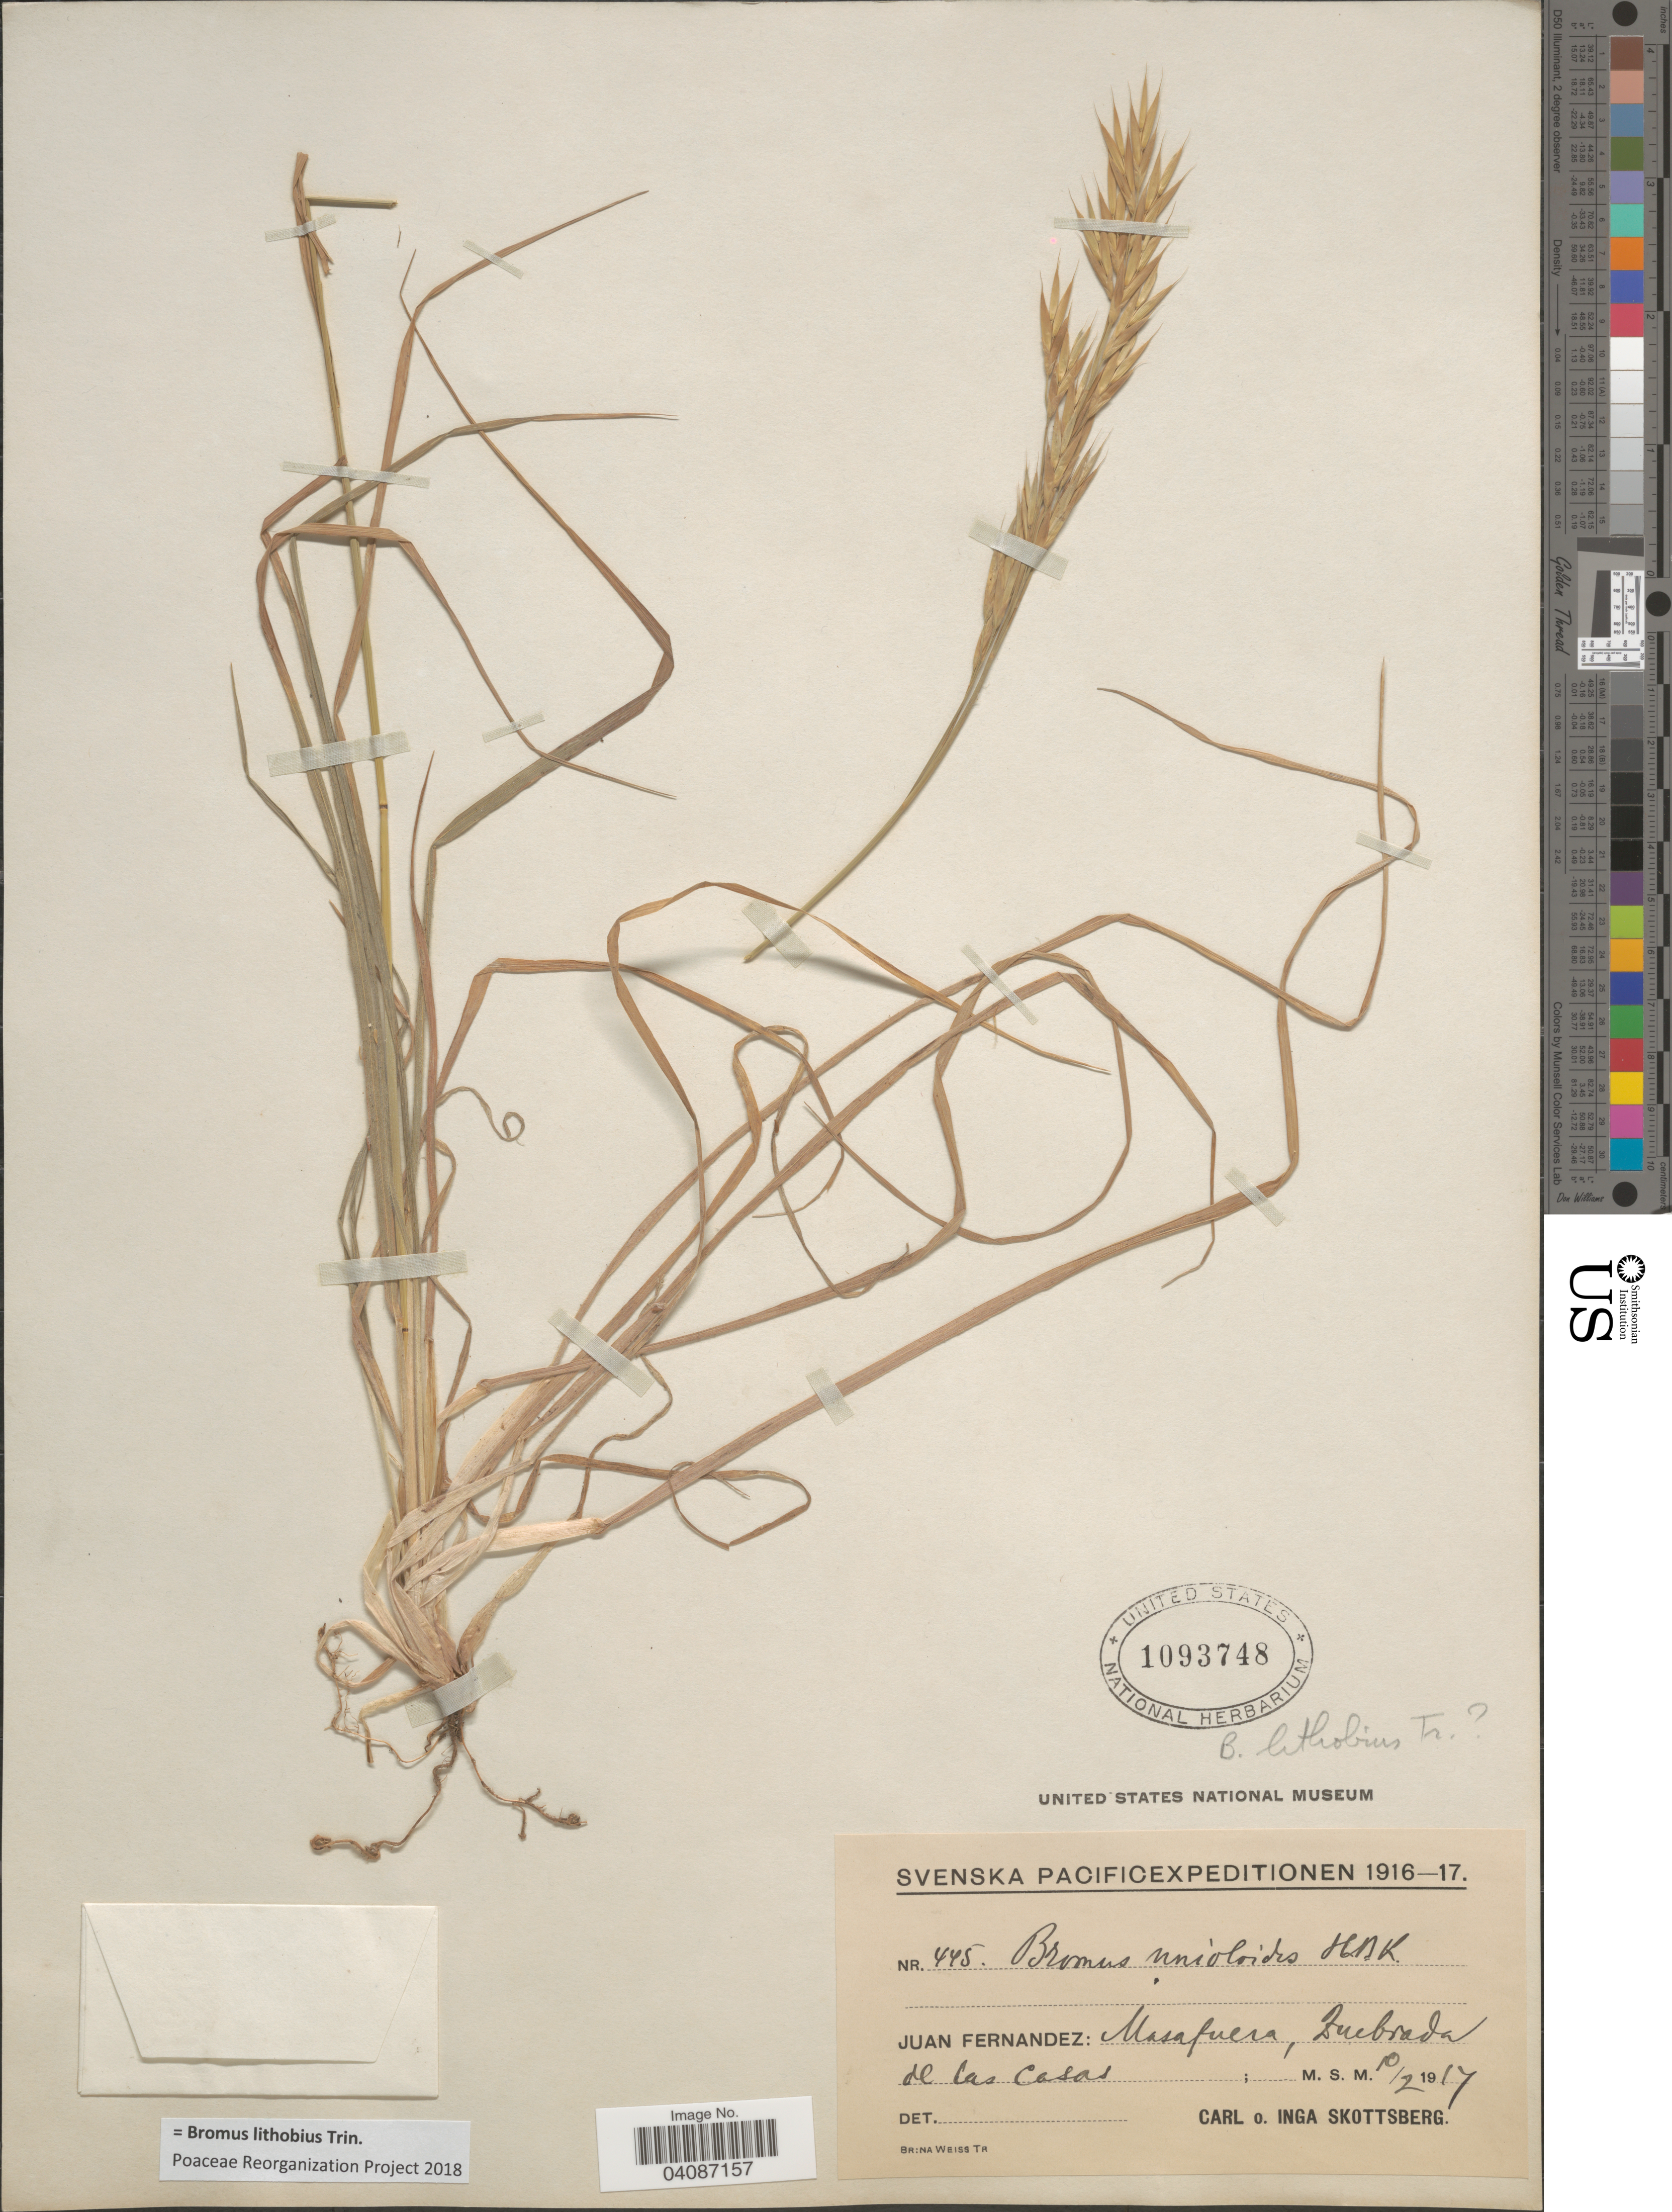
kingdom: Plantae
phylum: Tracheophyta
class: Liliopsida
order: Poales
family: Poaceae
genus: Bromus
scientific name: Bromus lithobius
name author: Trin.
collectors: C. Skottsberg & I. Skottsberg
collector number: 445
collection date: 1917-02-10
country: Chile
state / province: Valparaíso (V)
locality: Svenska Pacificexpeditionen 1916-17. Juan Fernandez: Masafuera, Quebrada de Las Casas.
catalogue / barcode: US 1093748